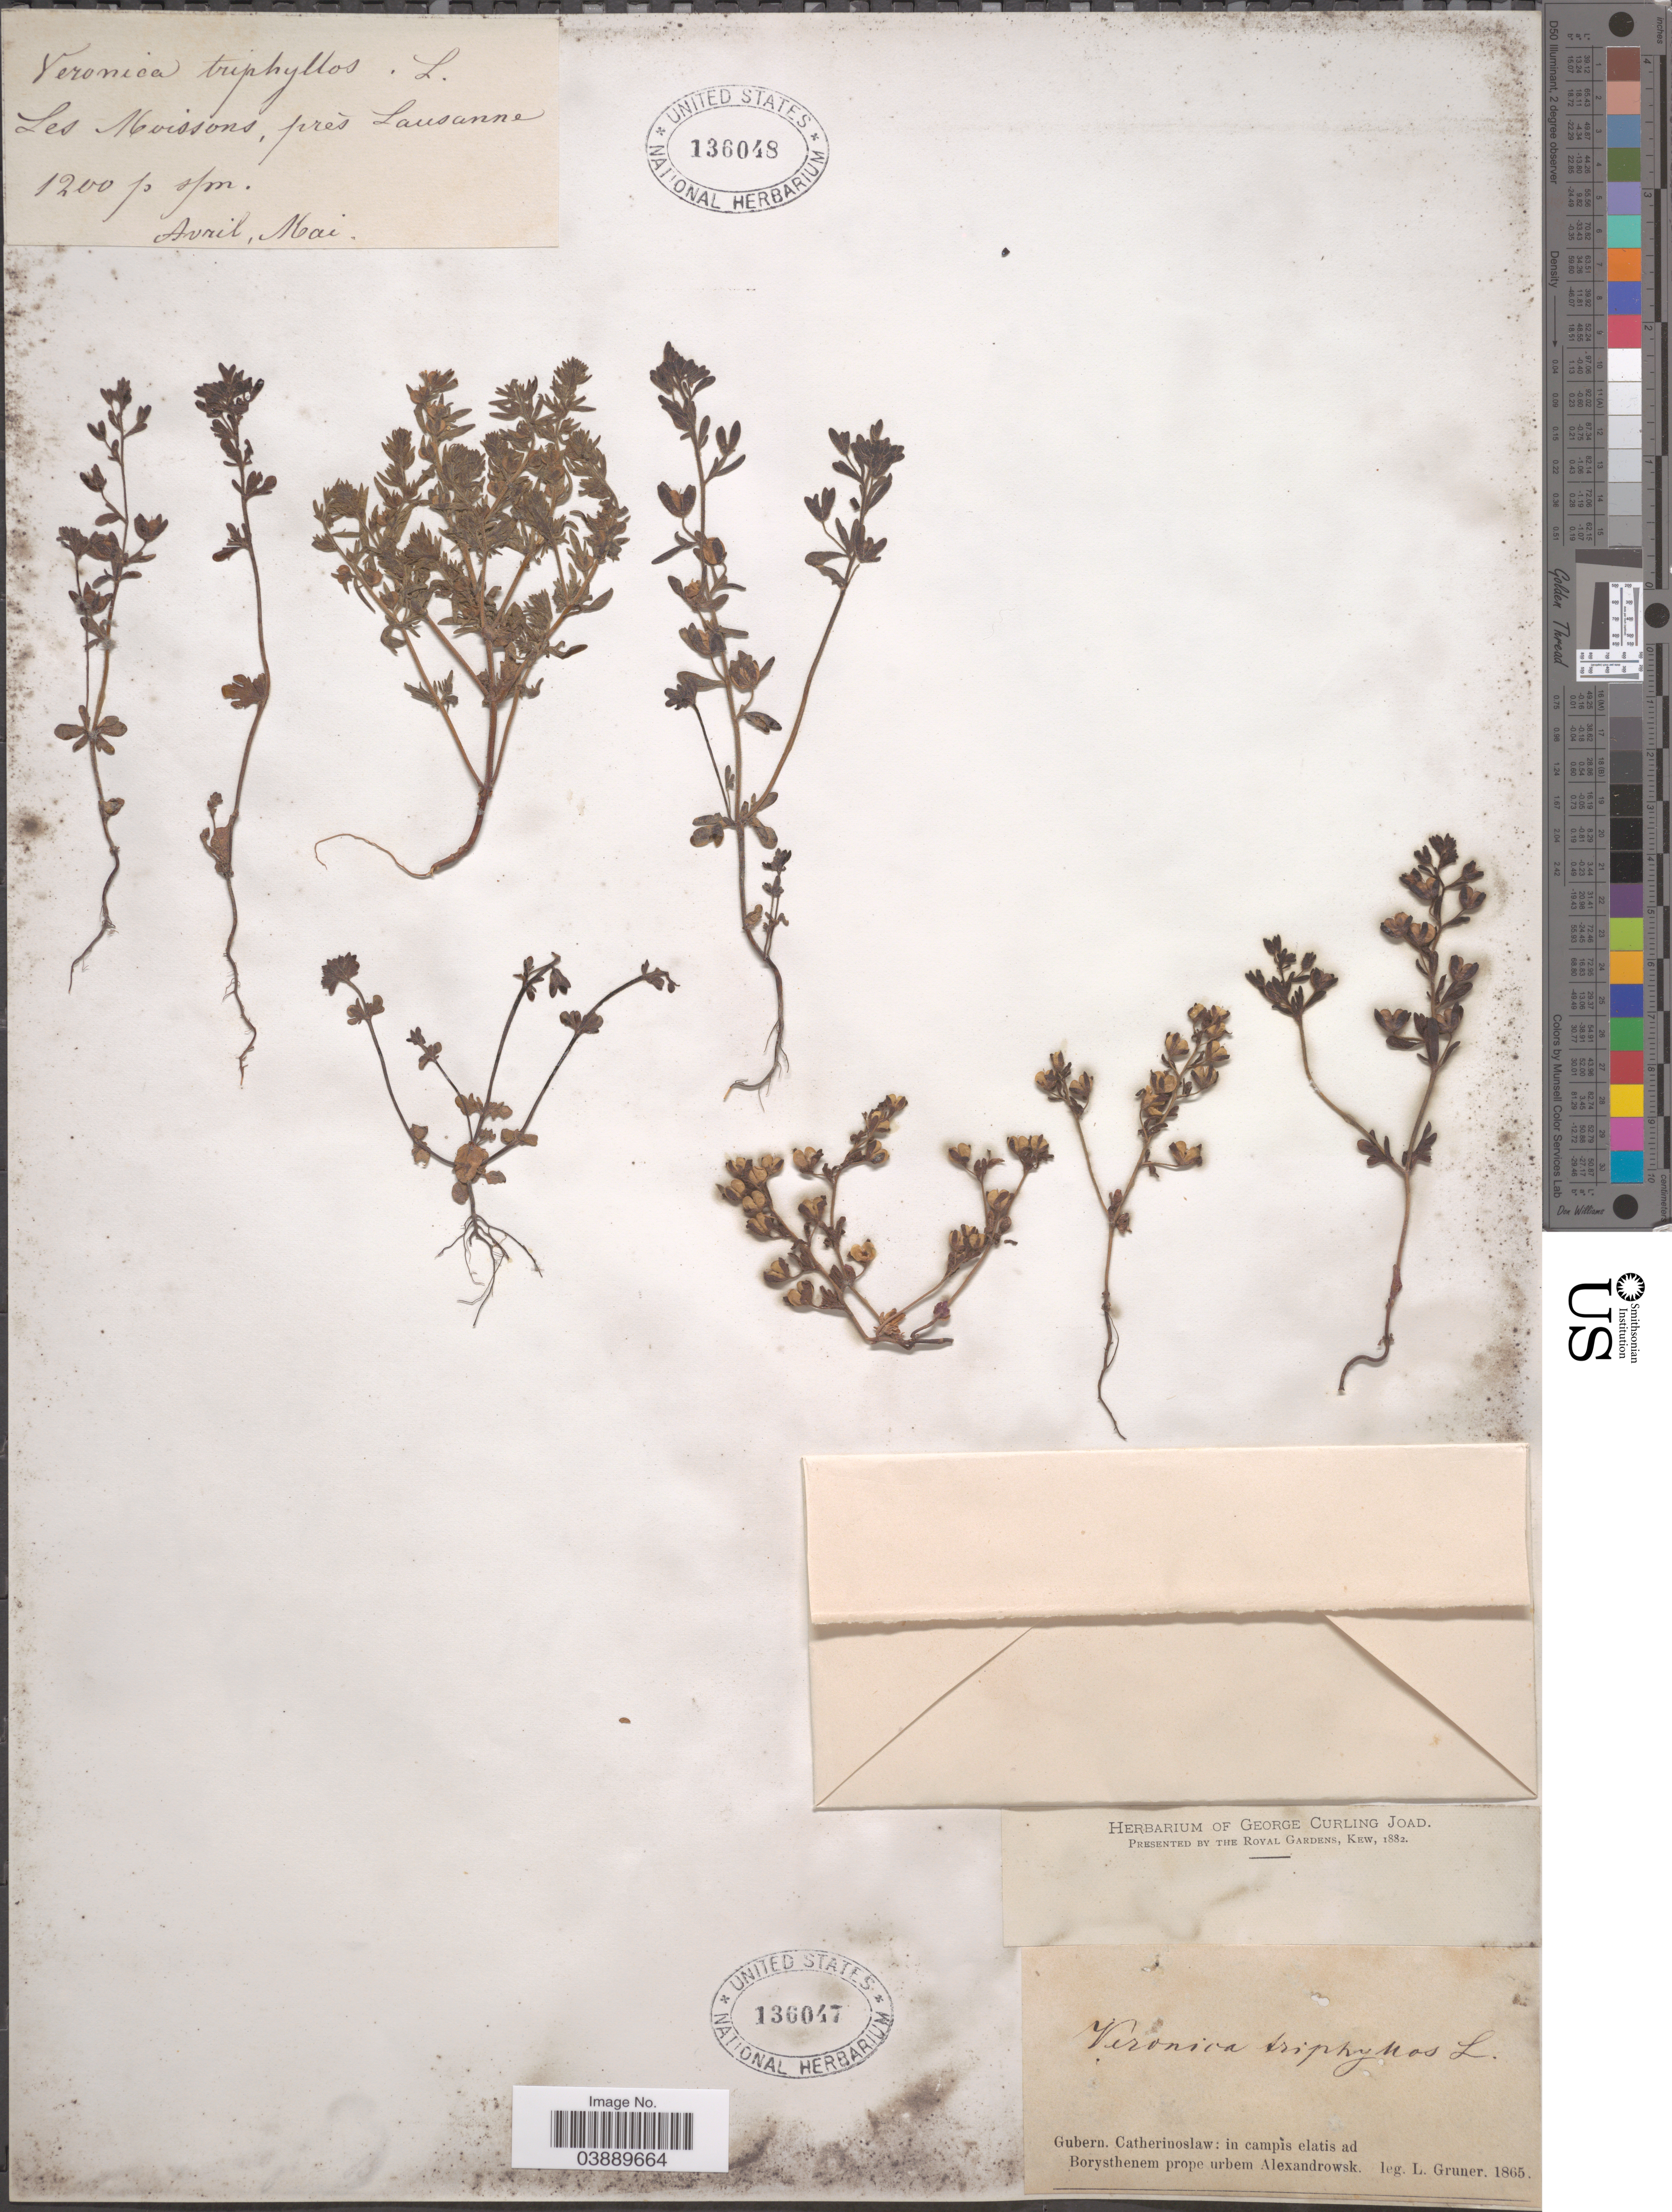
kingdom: Plantae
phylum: Tracheophyta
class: Magnoliopsida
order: Lamiales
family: Plantaginaceae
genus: Veronica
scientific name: Veronica triphyllos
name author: L.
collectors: L. F. Gruner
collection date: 1865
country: Russian Federation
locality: Gubern. Catherinoslaw: in campis elatis ad Borystenem prope urbem Alexandrowsk.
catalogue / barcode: US 136047